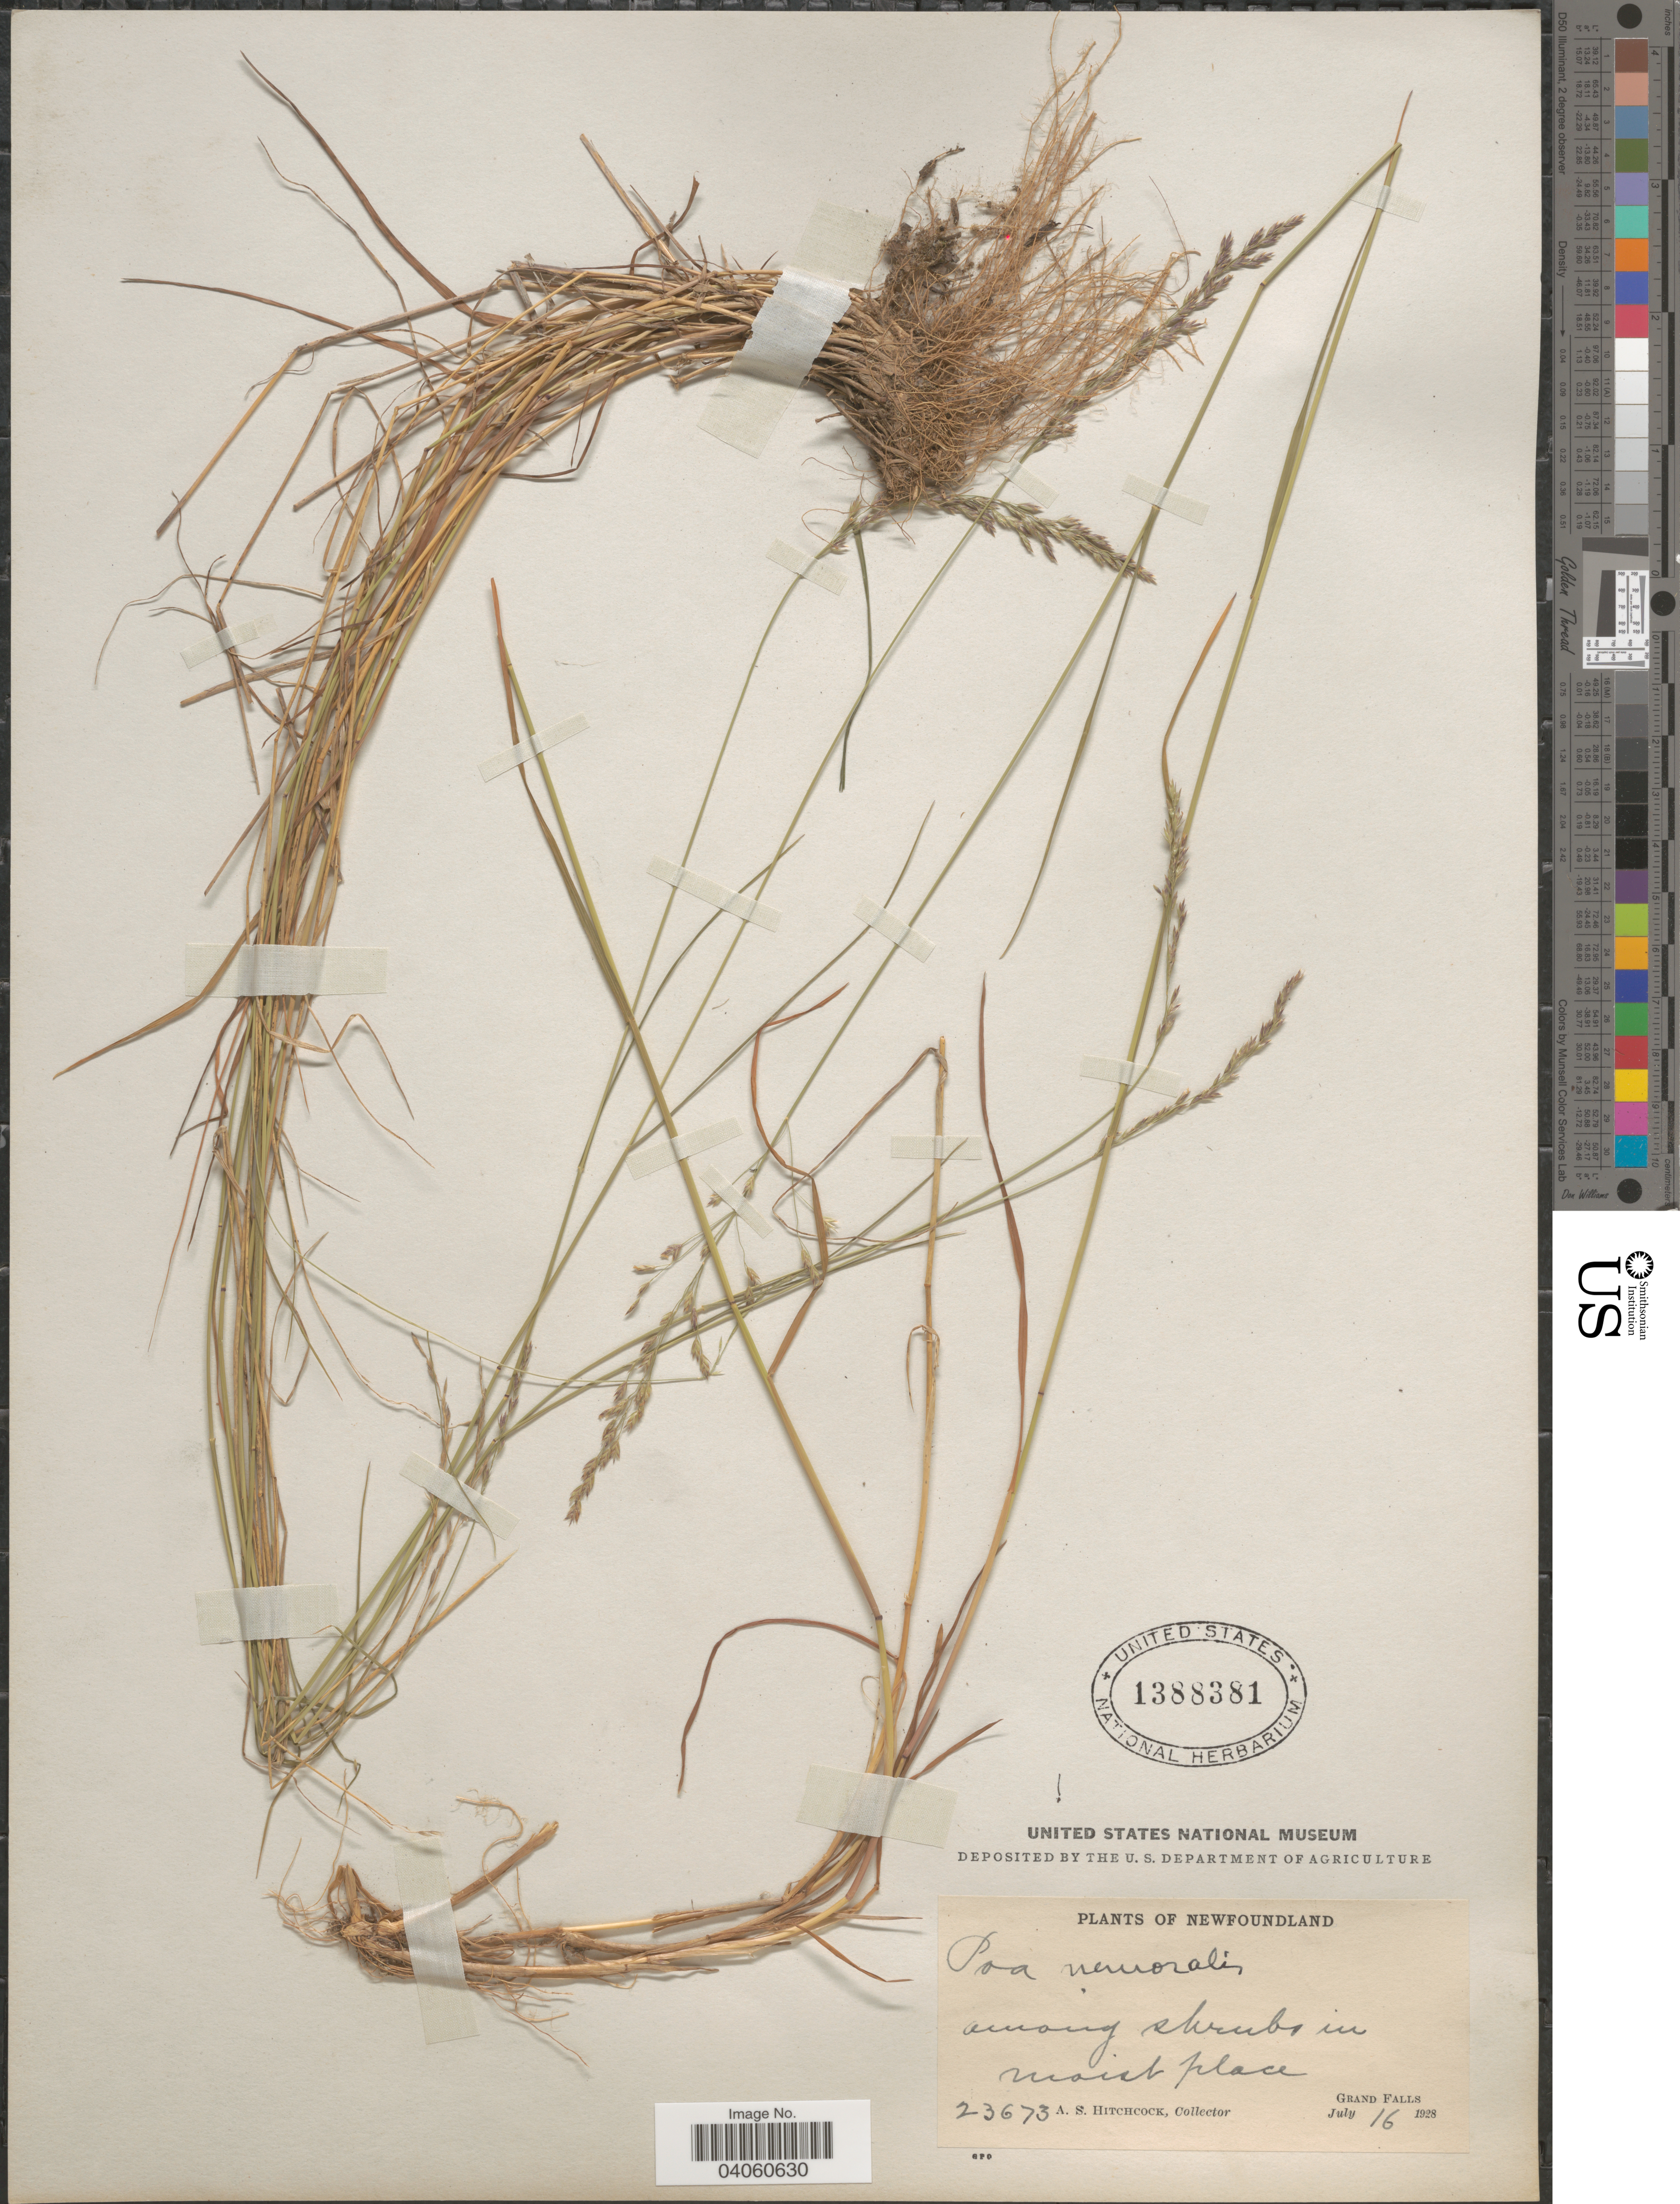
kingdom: Plantae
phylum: Tracheophyta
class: Liliopsida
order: Poales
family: Poaceae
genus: Poa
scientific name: Poa nemoralis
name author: L.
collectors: A. S. Hitchcock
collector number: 23673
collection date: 1928-07-16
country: Canada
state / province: Newfoundland and Labrador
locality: Grand Falls.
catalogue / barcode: US 1388381